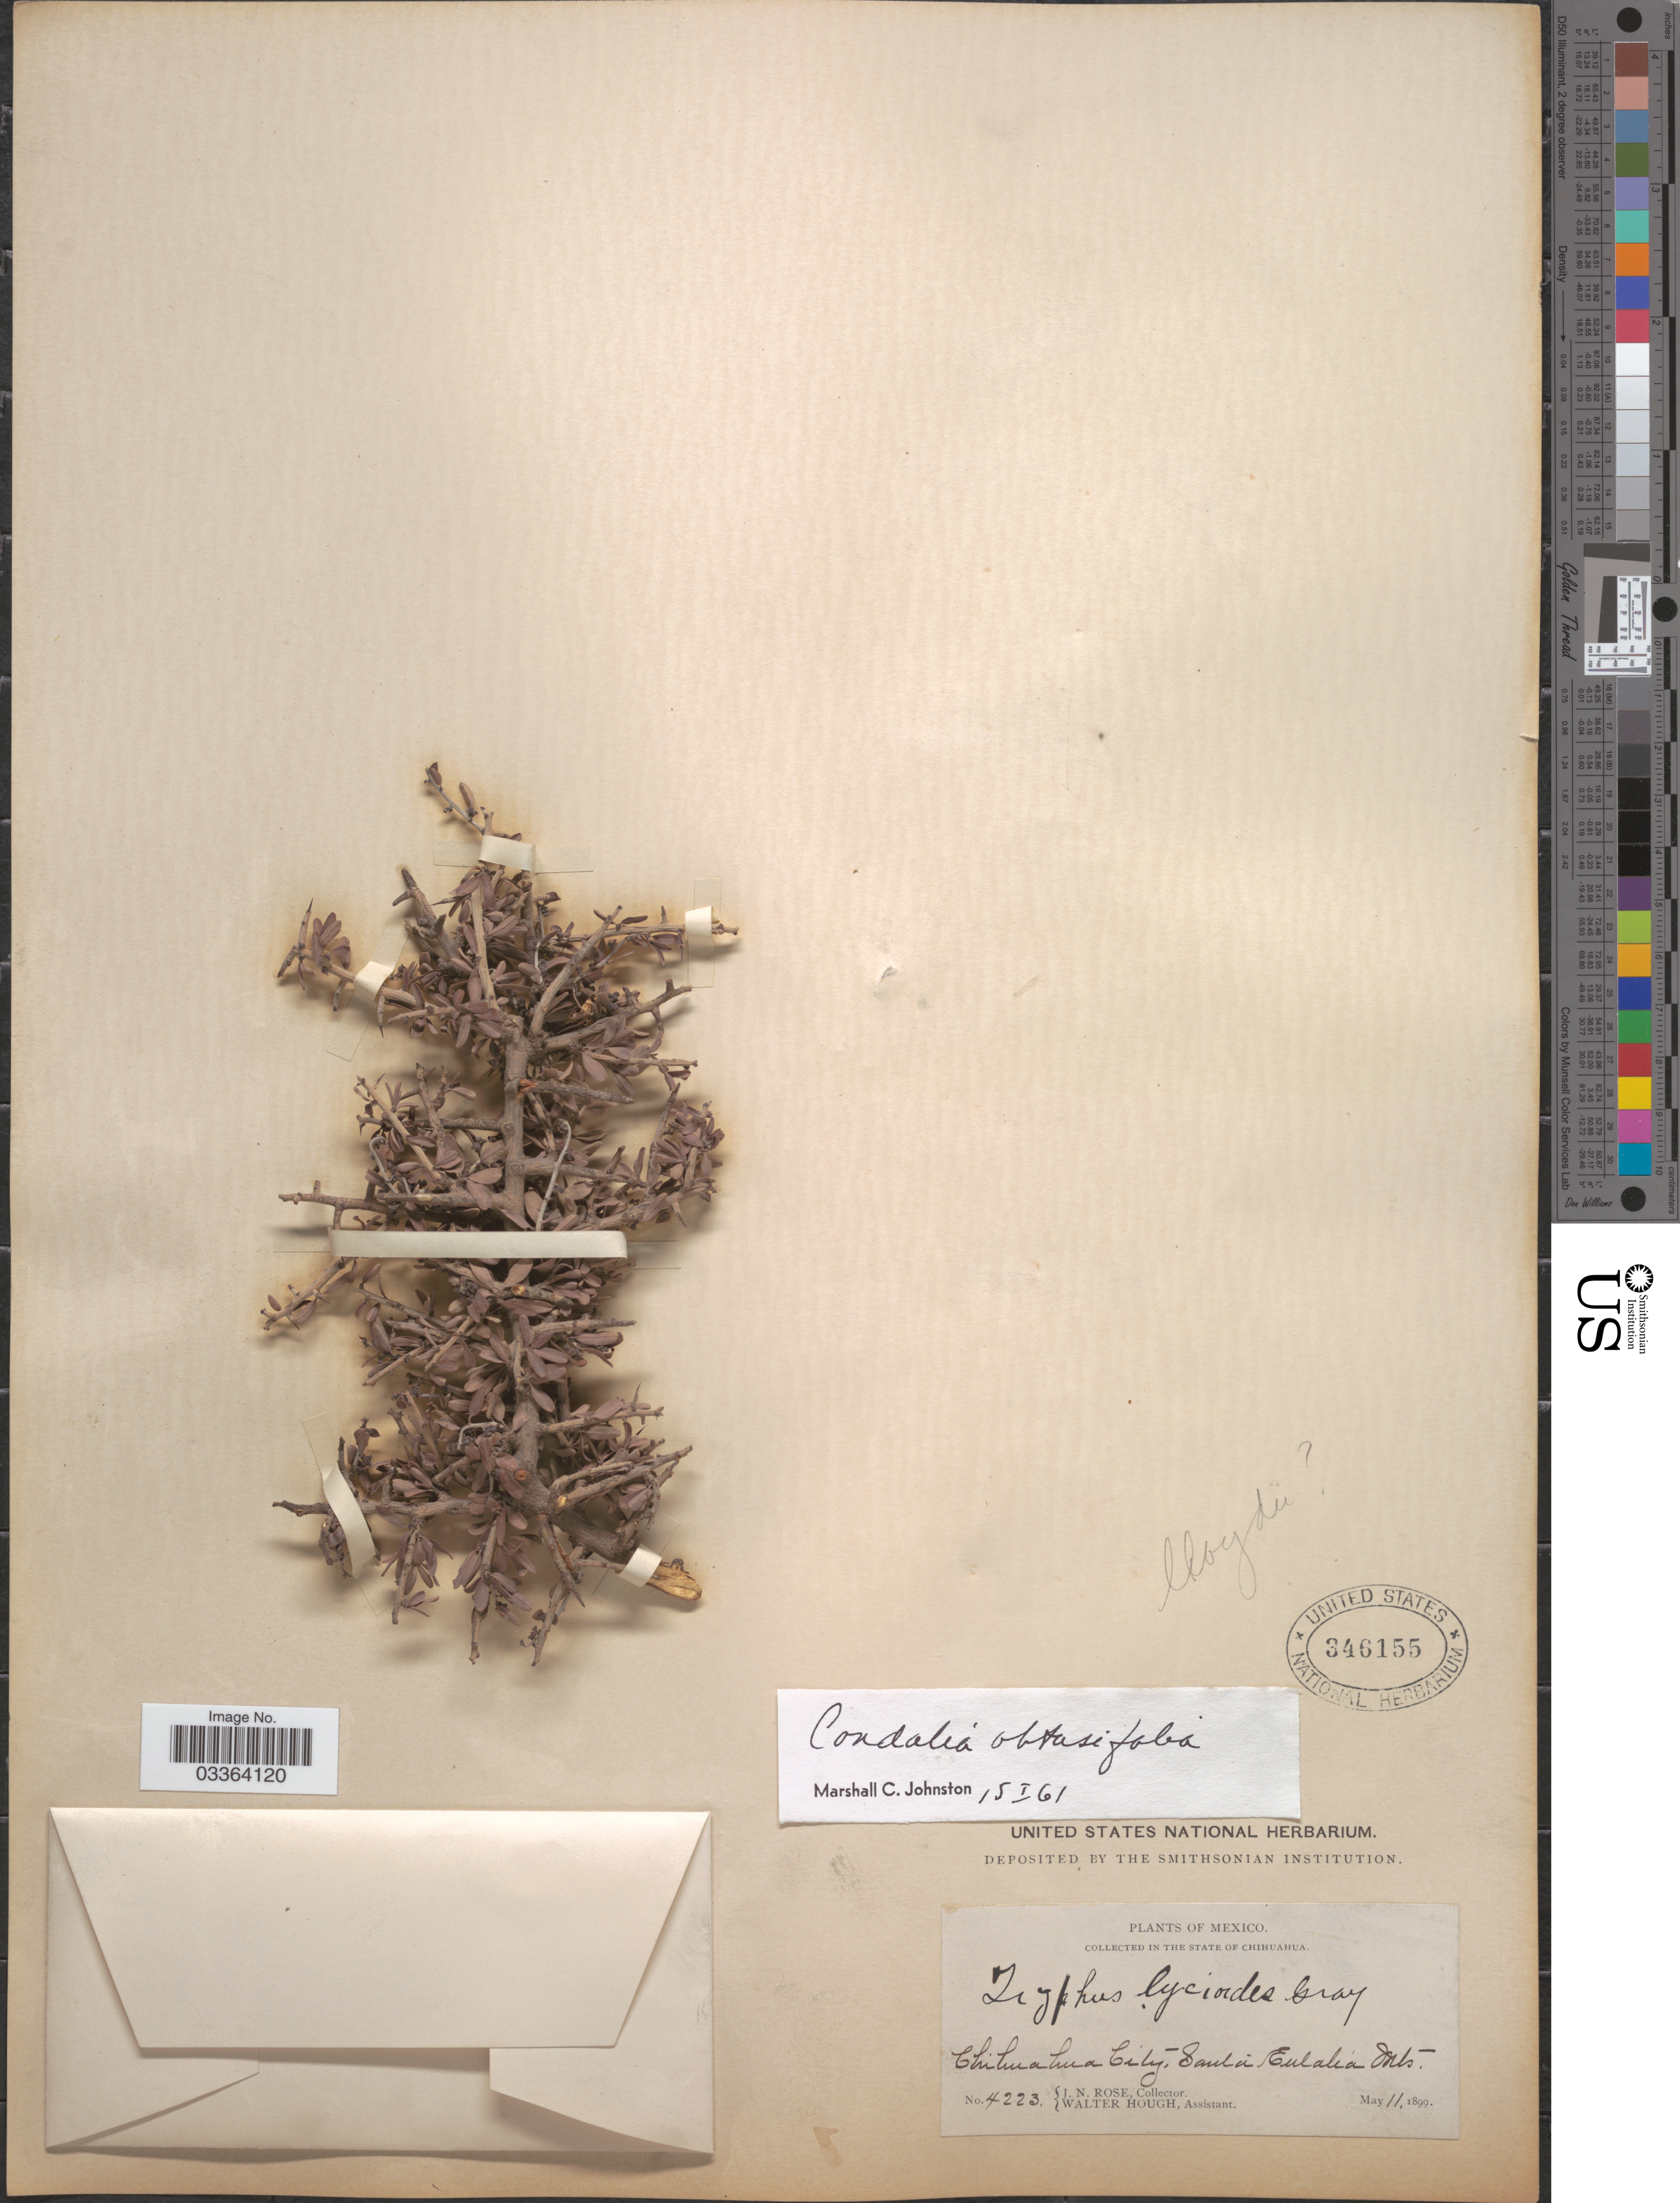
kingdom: Plantae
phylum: Tracheophyta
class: Magnoliopsida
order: Rosales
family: Rhamnaceae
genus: Sarcomphalus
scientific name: Sarcomphalus obtusifolius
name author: (Hook. ex Torr. & A. Gray) Hauenschild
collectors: J. N. Rose & W. Hough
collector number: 4223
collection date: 1899-05-11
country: Mexico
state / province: Chihuahua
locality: Chihuahua City, Santa Eulalia Mts.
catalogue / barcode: US 346155